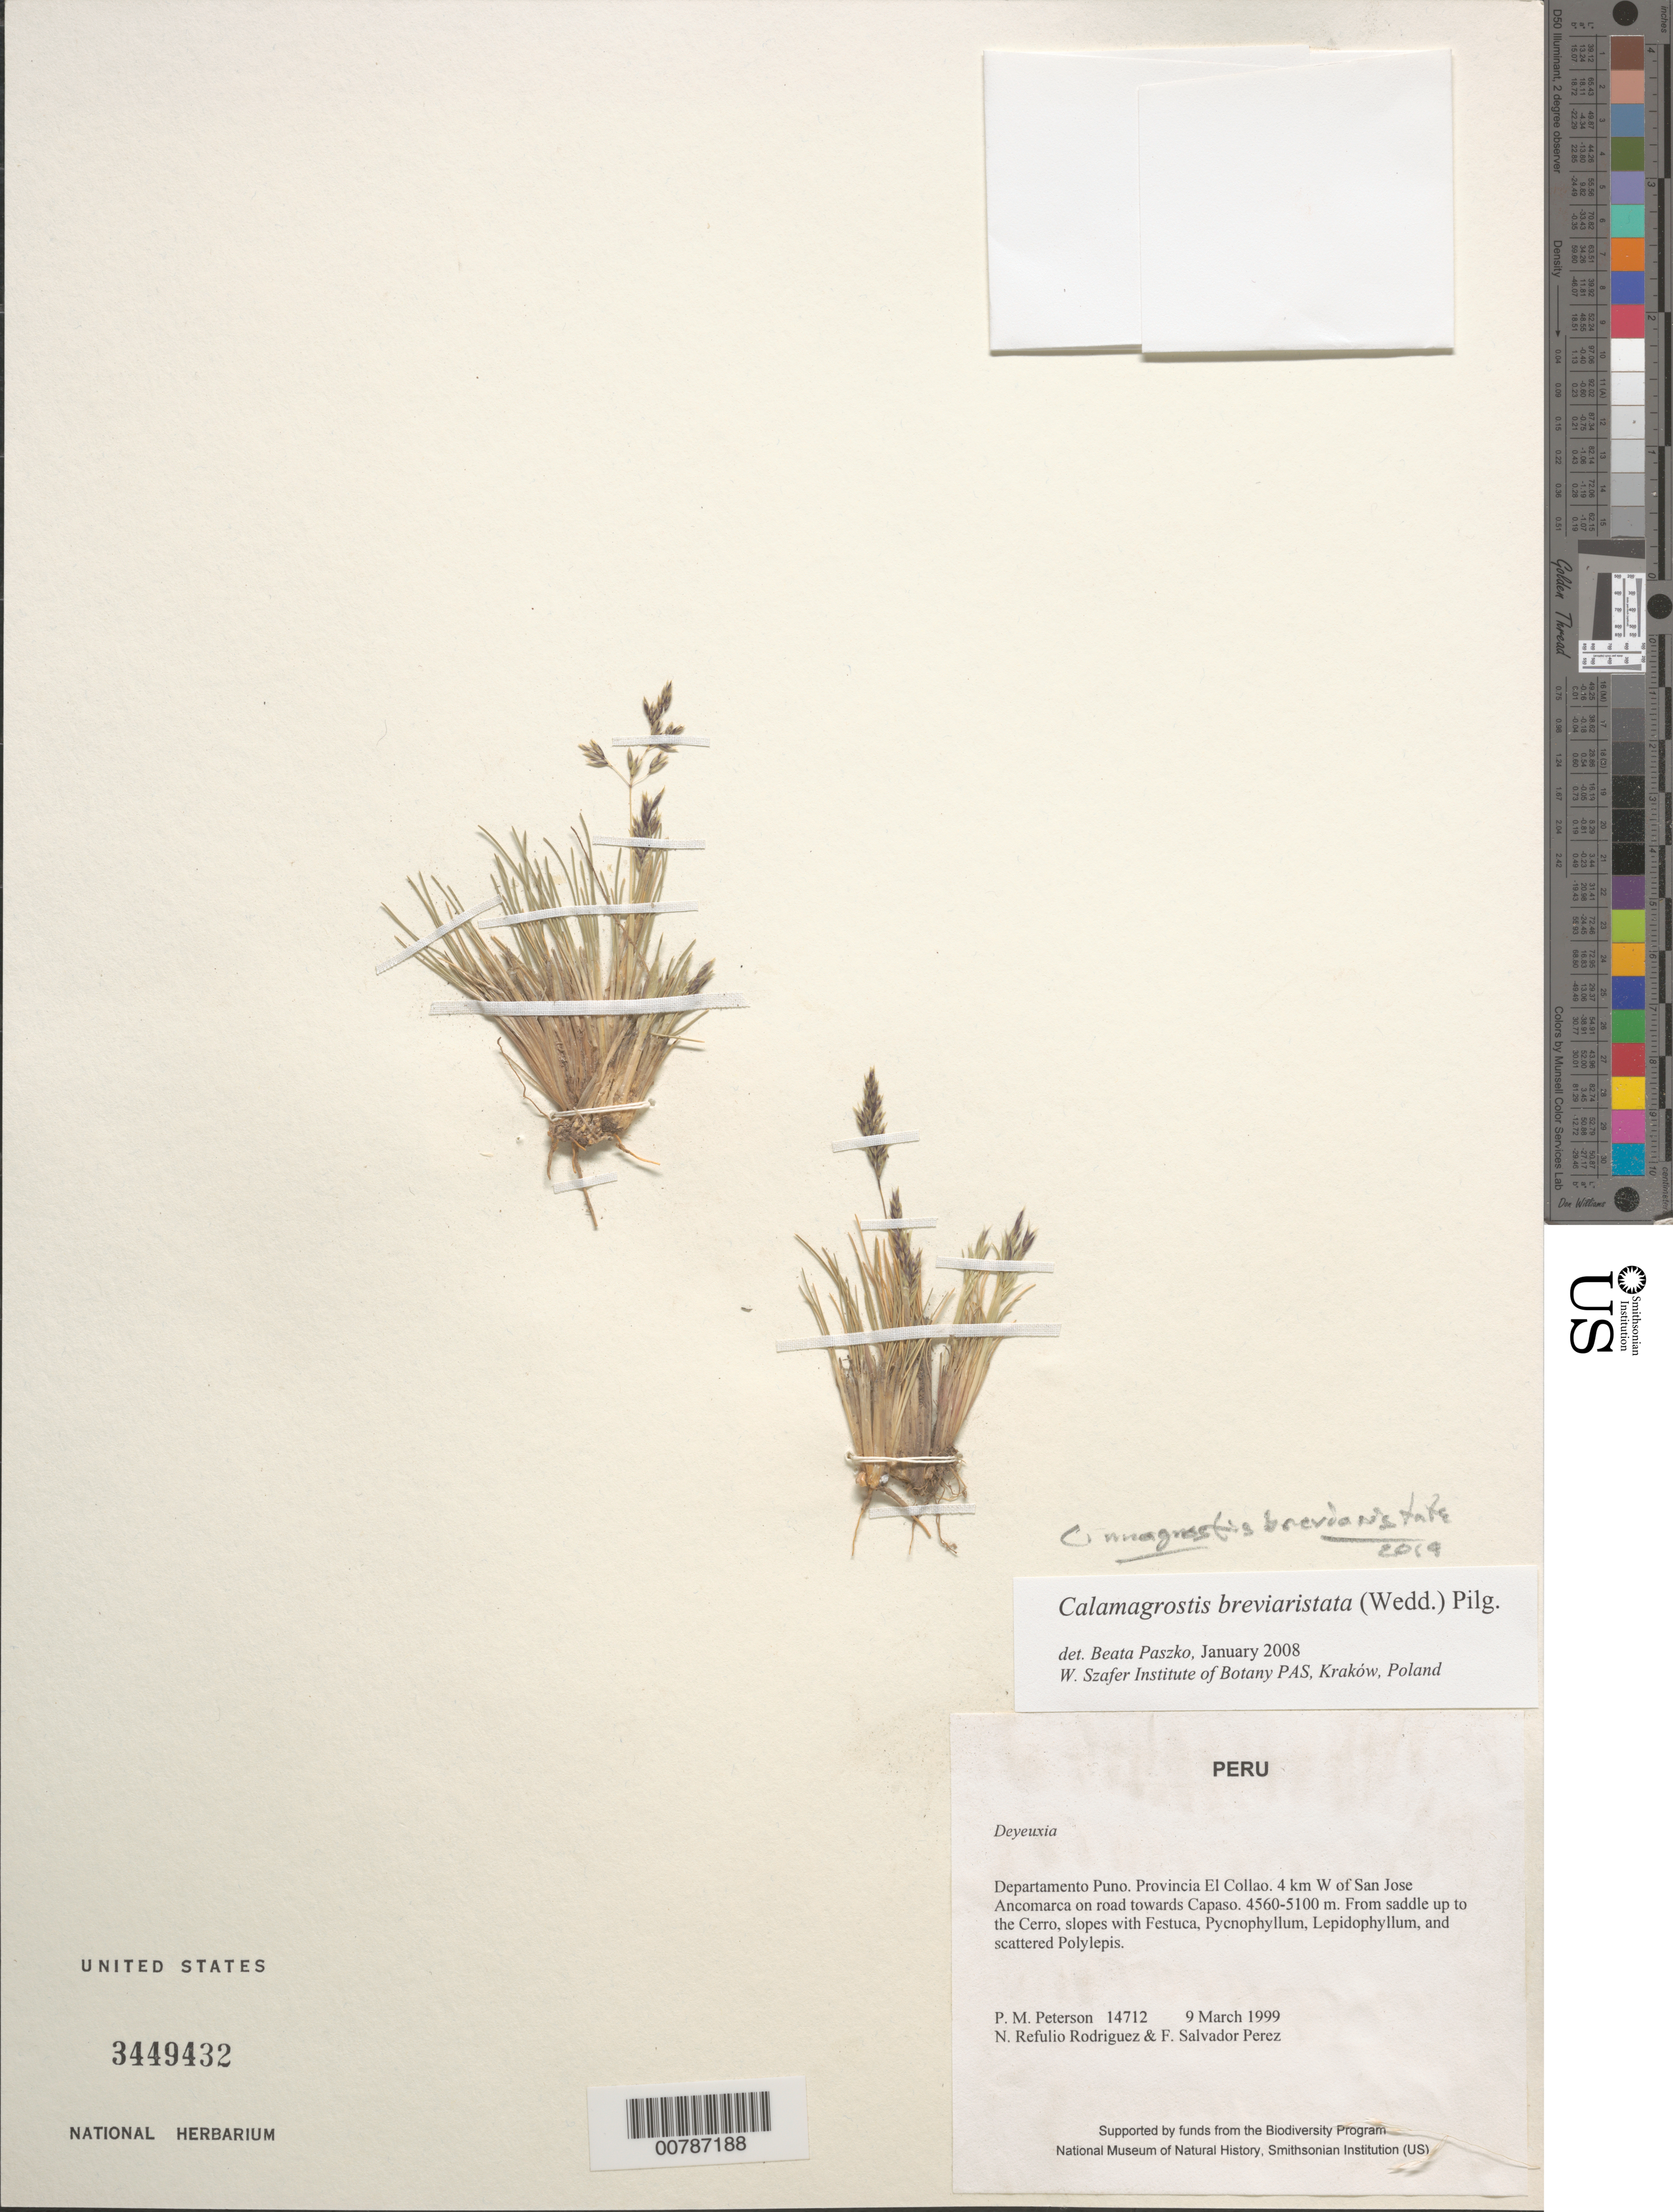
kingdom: Plantae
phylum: Tracheophyta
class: Liliopsida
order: Poales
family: Poaceae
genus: Cinnagrostis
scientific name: Cinnagrostis breviaristata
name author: (Wedd.) P.M. Peterson et al.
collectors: P. M. Peterson, N. Refulio-Rodríguez & F. Salvador Perez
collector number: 14712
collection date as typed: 09 Mar 1999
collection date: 1999-03-09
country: Peru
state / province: Puno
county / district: El Collao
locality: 4 km W of San Jose Ancomarca on road towards Capaso.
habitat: From saddle up to the Cerro, slopes with Festuca, Pycnophyllum, Lepidophyllum and scattered Polylepis.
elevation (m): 4560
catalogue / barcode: US 3449432